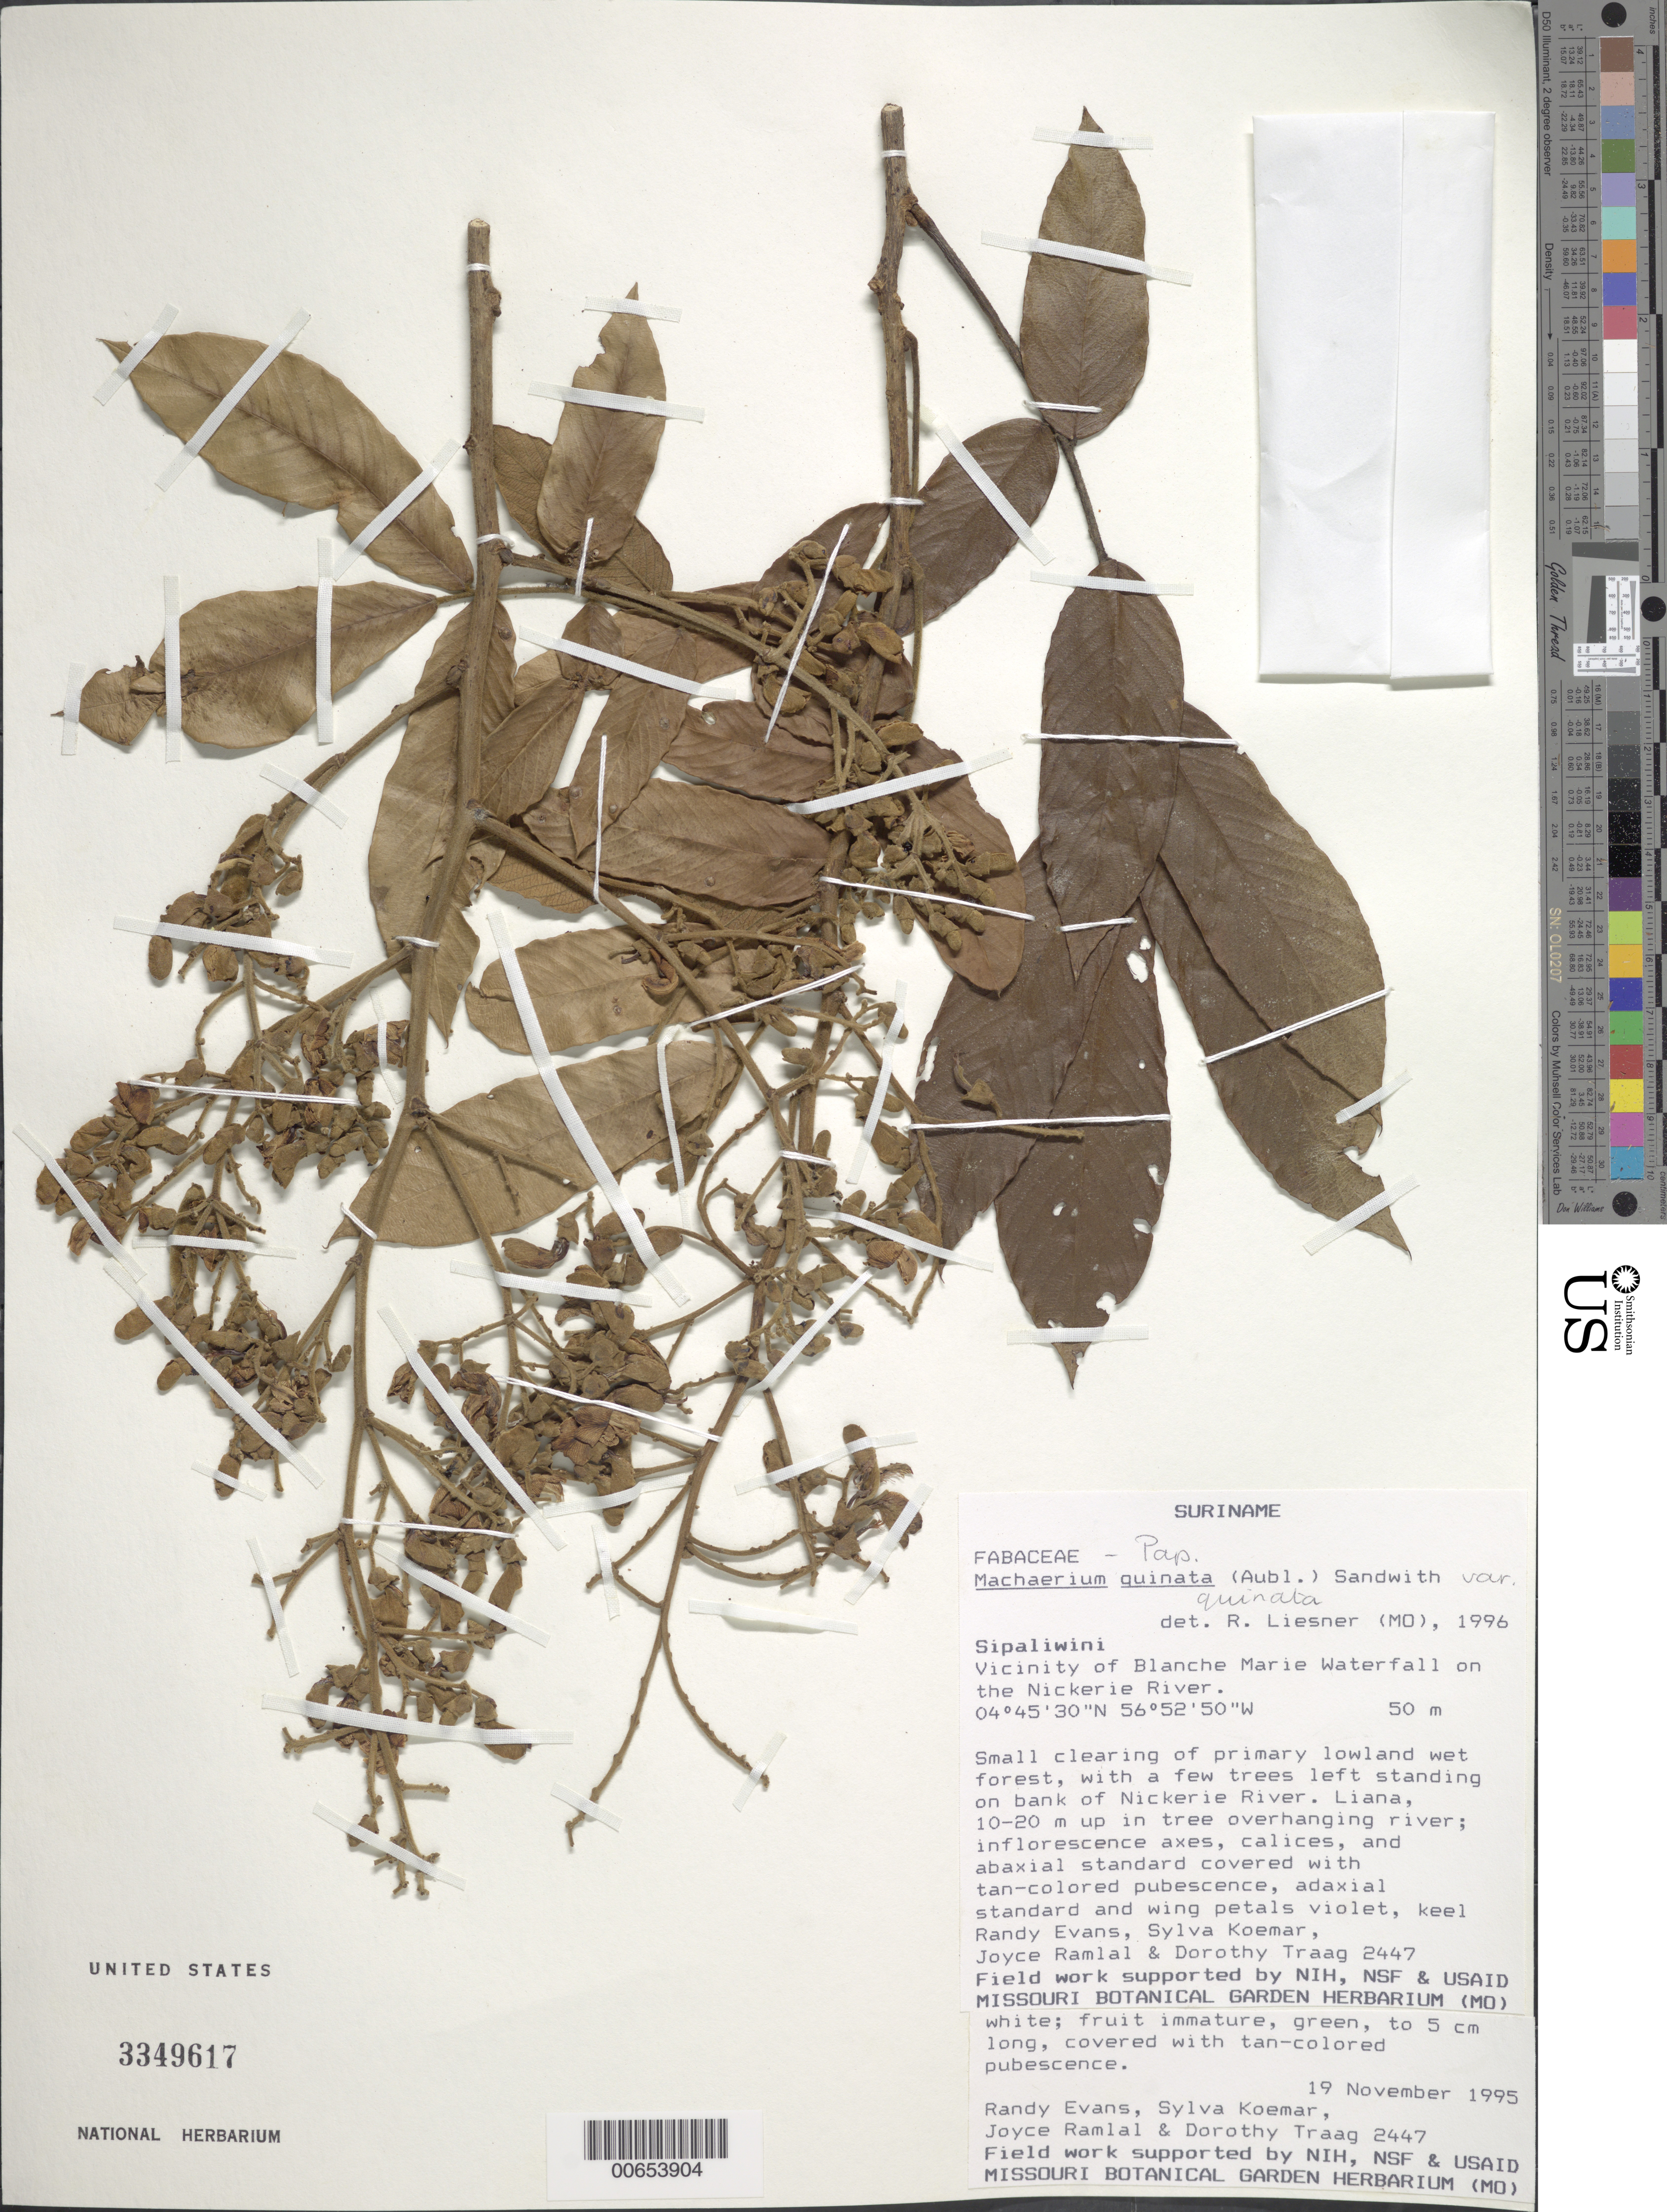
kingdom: Plantae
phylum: Tracheophyta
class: Magnoliopsida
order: Fabales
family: Fabaceae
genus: Machaerium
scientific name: Machaerium quinatum var. quinatum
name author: (Aubl.) Sandwith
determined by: Liesner, R. L.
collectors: R. Evans, S. Koemar, J. Ramlal & D. Traag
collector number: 2447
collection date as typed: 19-Nov-95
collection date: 1995-11-19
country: Suriname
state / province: Sipaliwini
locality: Blanche Marie Waterfall, vic., on Nickerie R.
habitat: Clearing in primary lowland wet forest, with a few treees left standing on riverbank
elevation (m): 50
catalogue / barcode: US 3349617